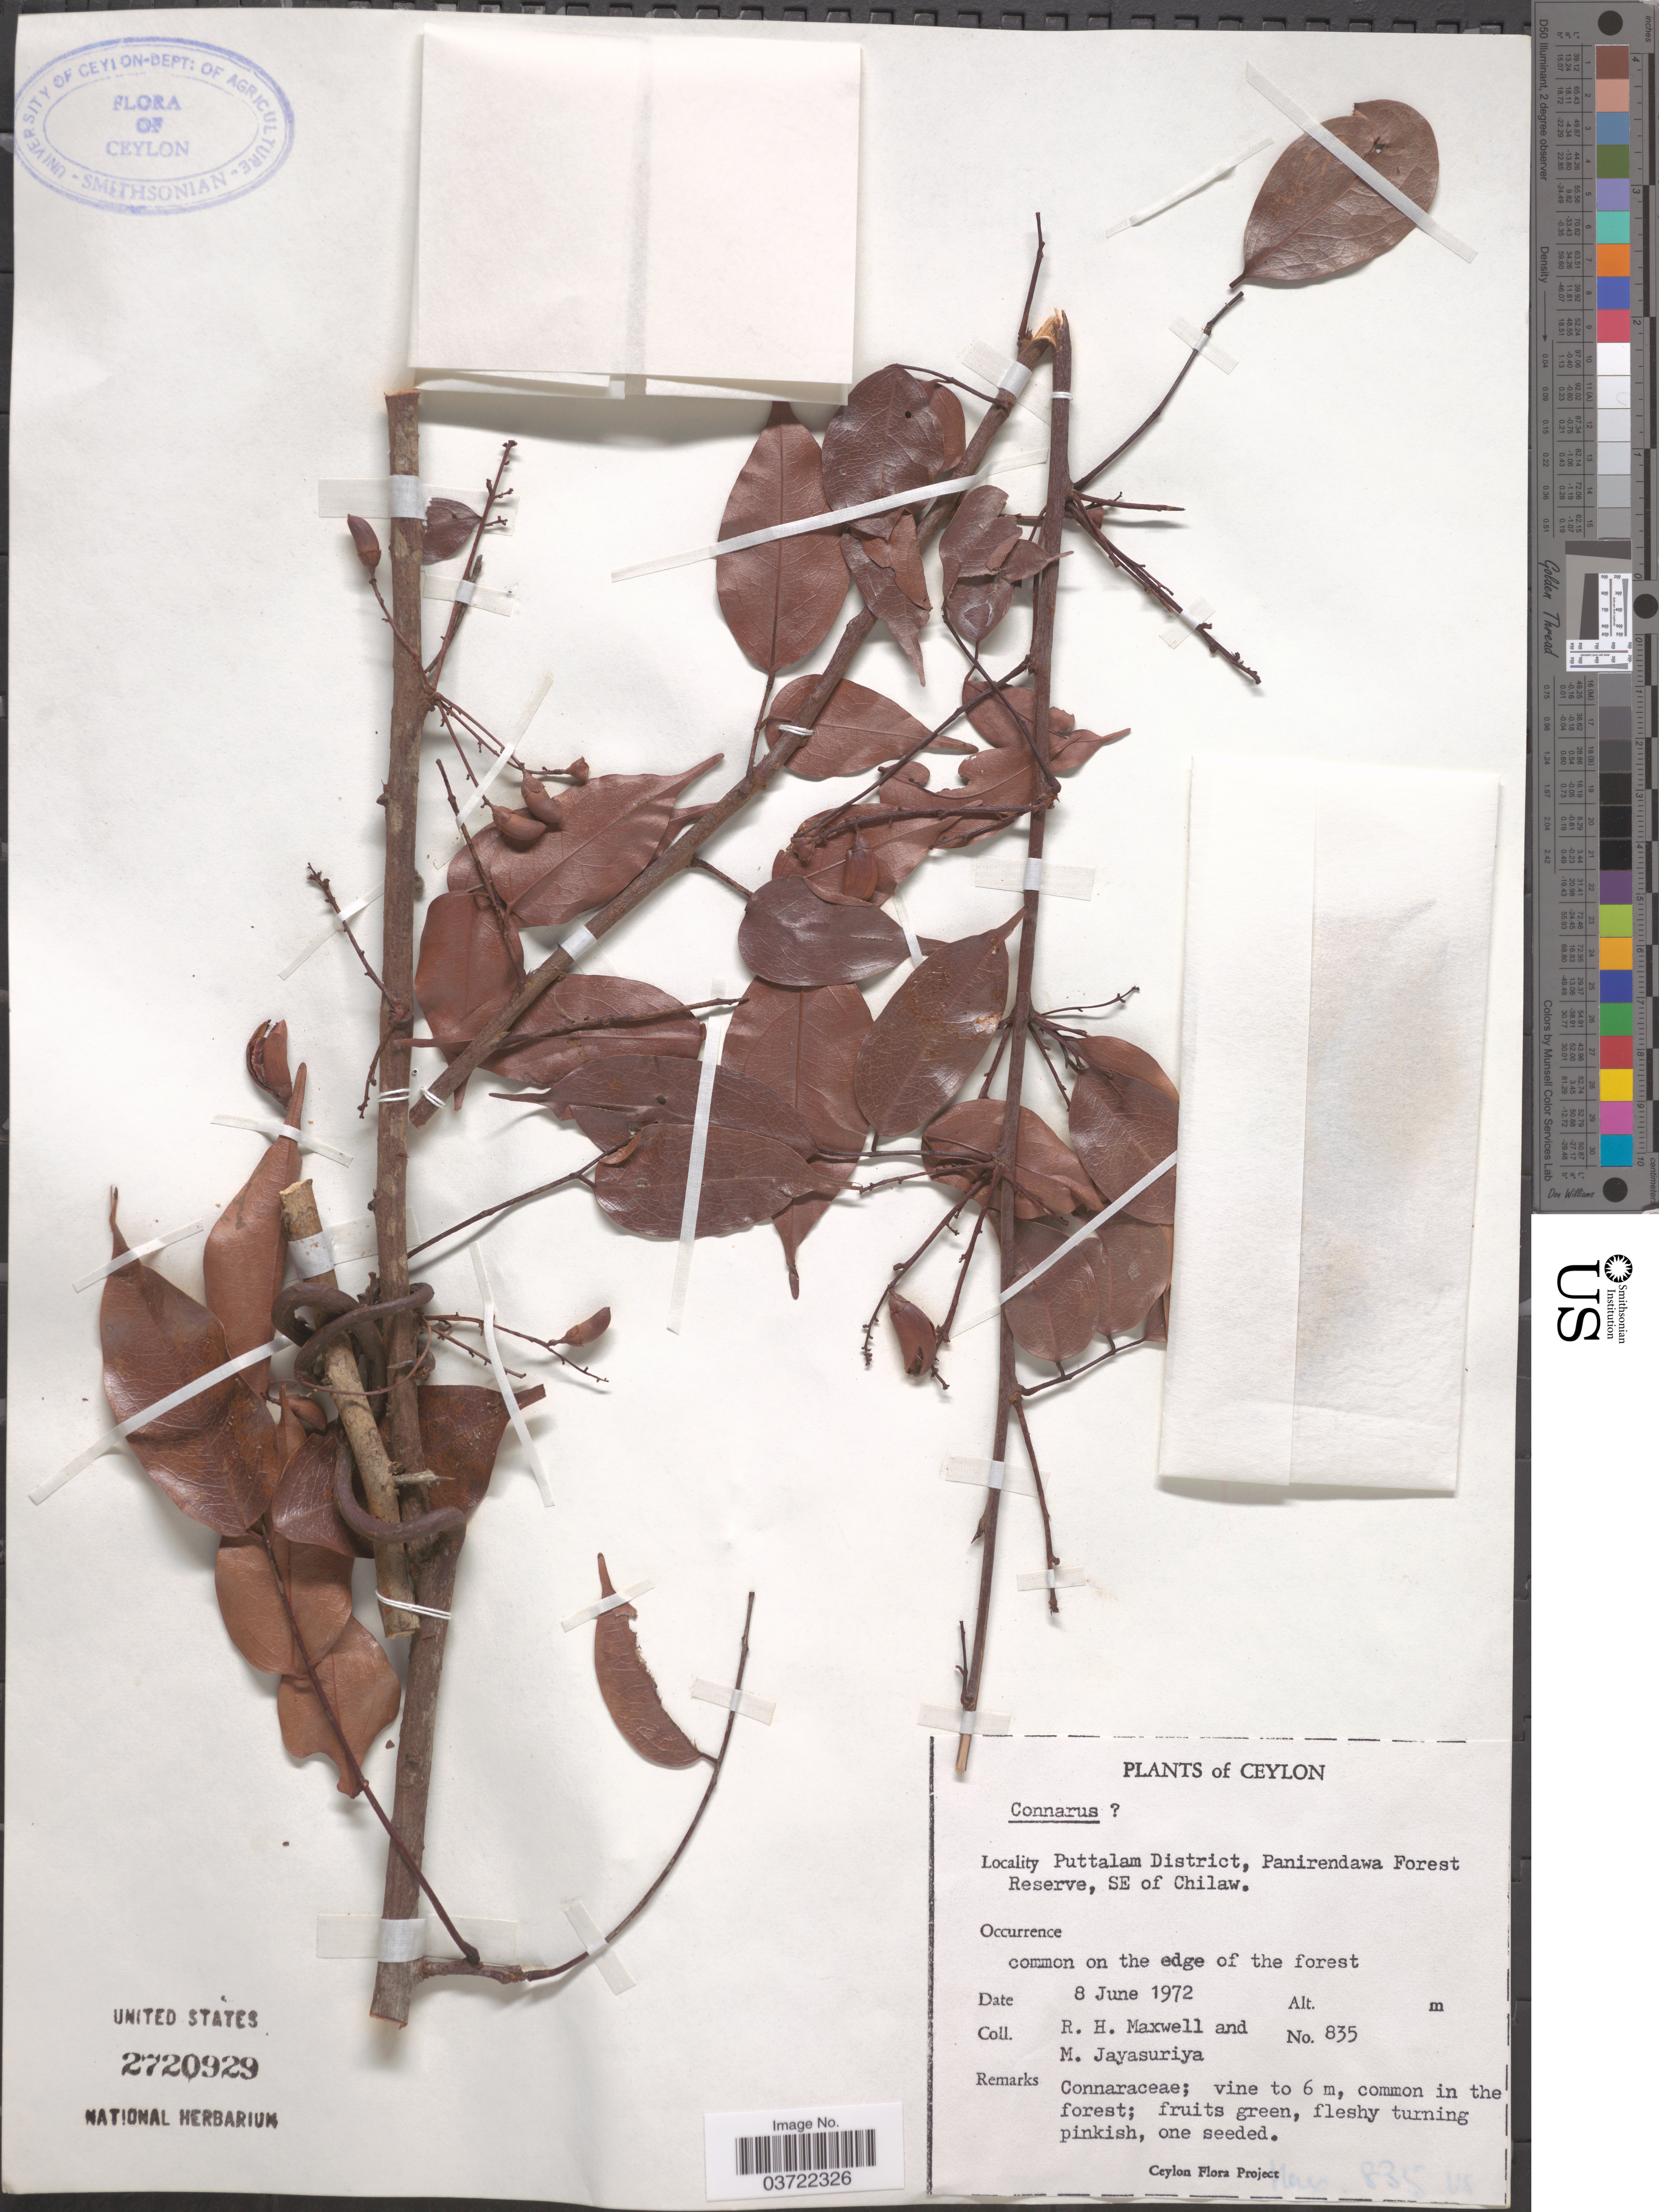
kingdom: Plantae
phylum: Tracheophyta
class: Magnoliopsida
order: Oxalidales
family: Connaraceae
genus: Connarus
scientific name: Connarus sp.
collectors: R. Maxwell & M. Jayasuriya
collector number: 835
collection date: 1972-06-08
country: Sri Lanka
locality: Ceylon. Puttalam District, Panirendawa Forest Reserve, SE of Chilaw.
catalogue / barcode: US 2720929